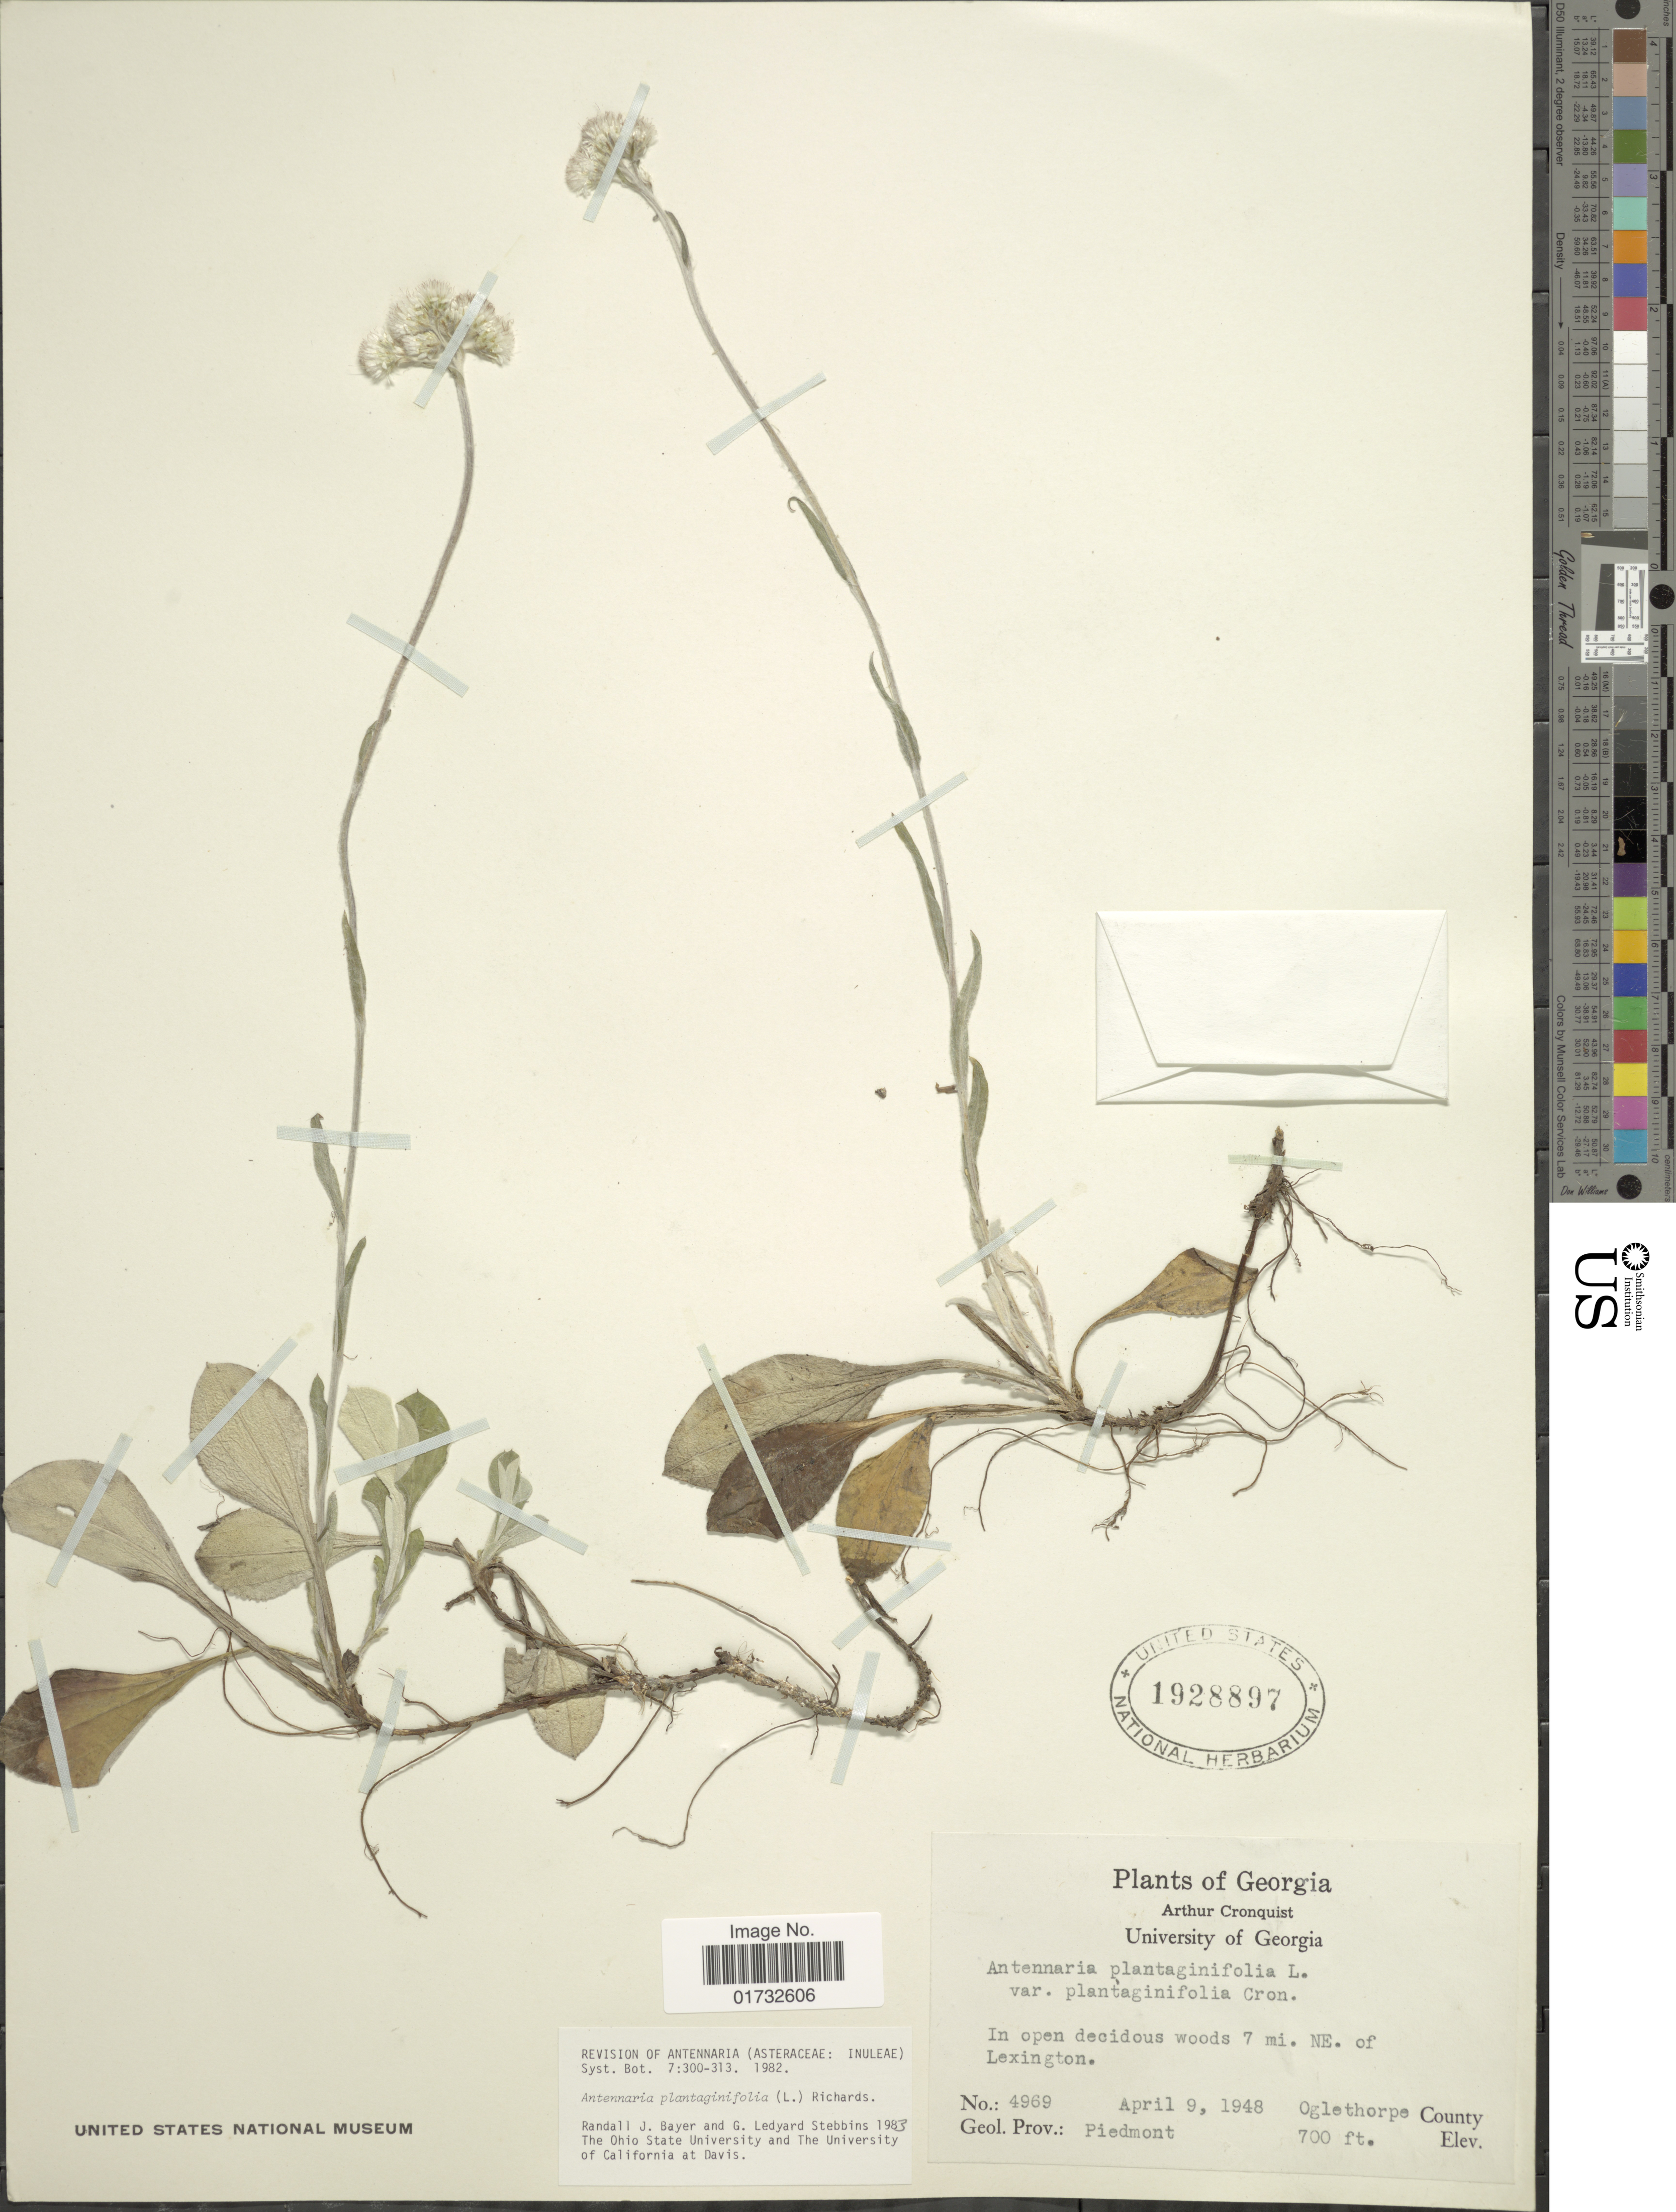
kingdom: Plantae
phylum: Tracheophyta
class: Magnoliopsida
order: Asterales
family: Asteraceae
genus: Antennaria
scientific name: Antennaria plantaginifolia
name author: (L.) Richardson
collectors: A. J. Cronquist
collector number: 4969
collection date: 1948-04-09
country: United States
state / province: Georgia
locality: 7 mi. NE. of Lexington. Oglethorpe County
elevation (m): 213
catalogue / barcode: US 1928897